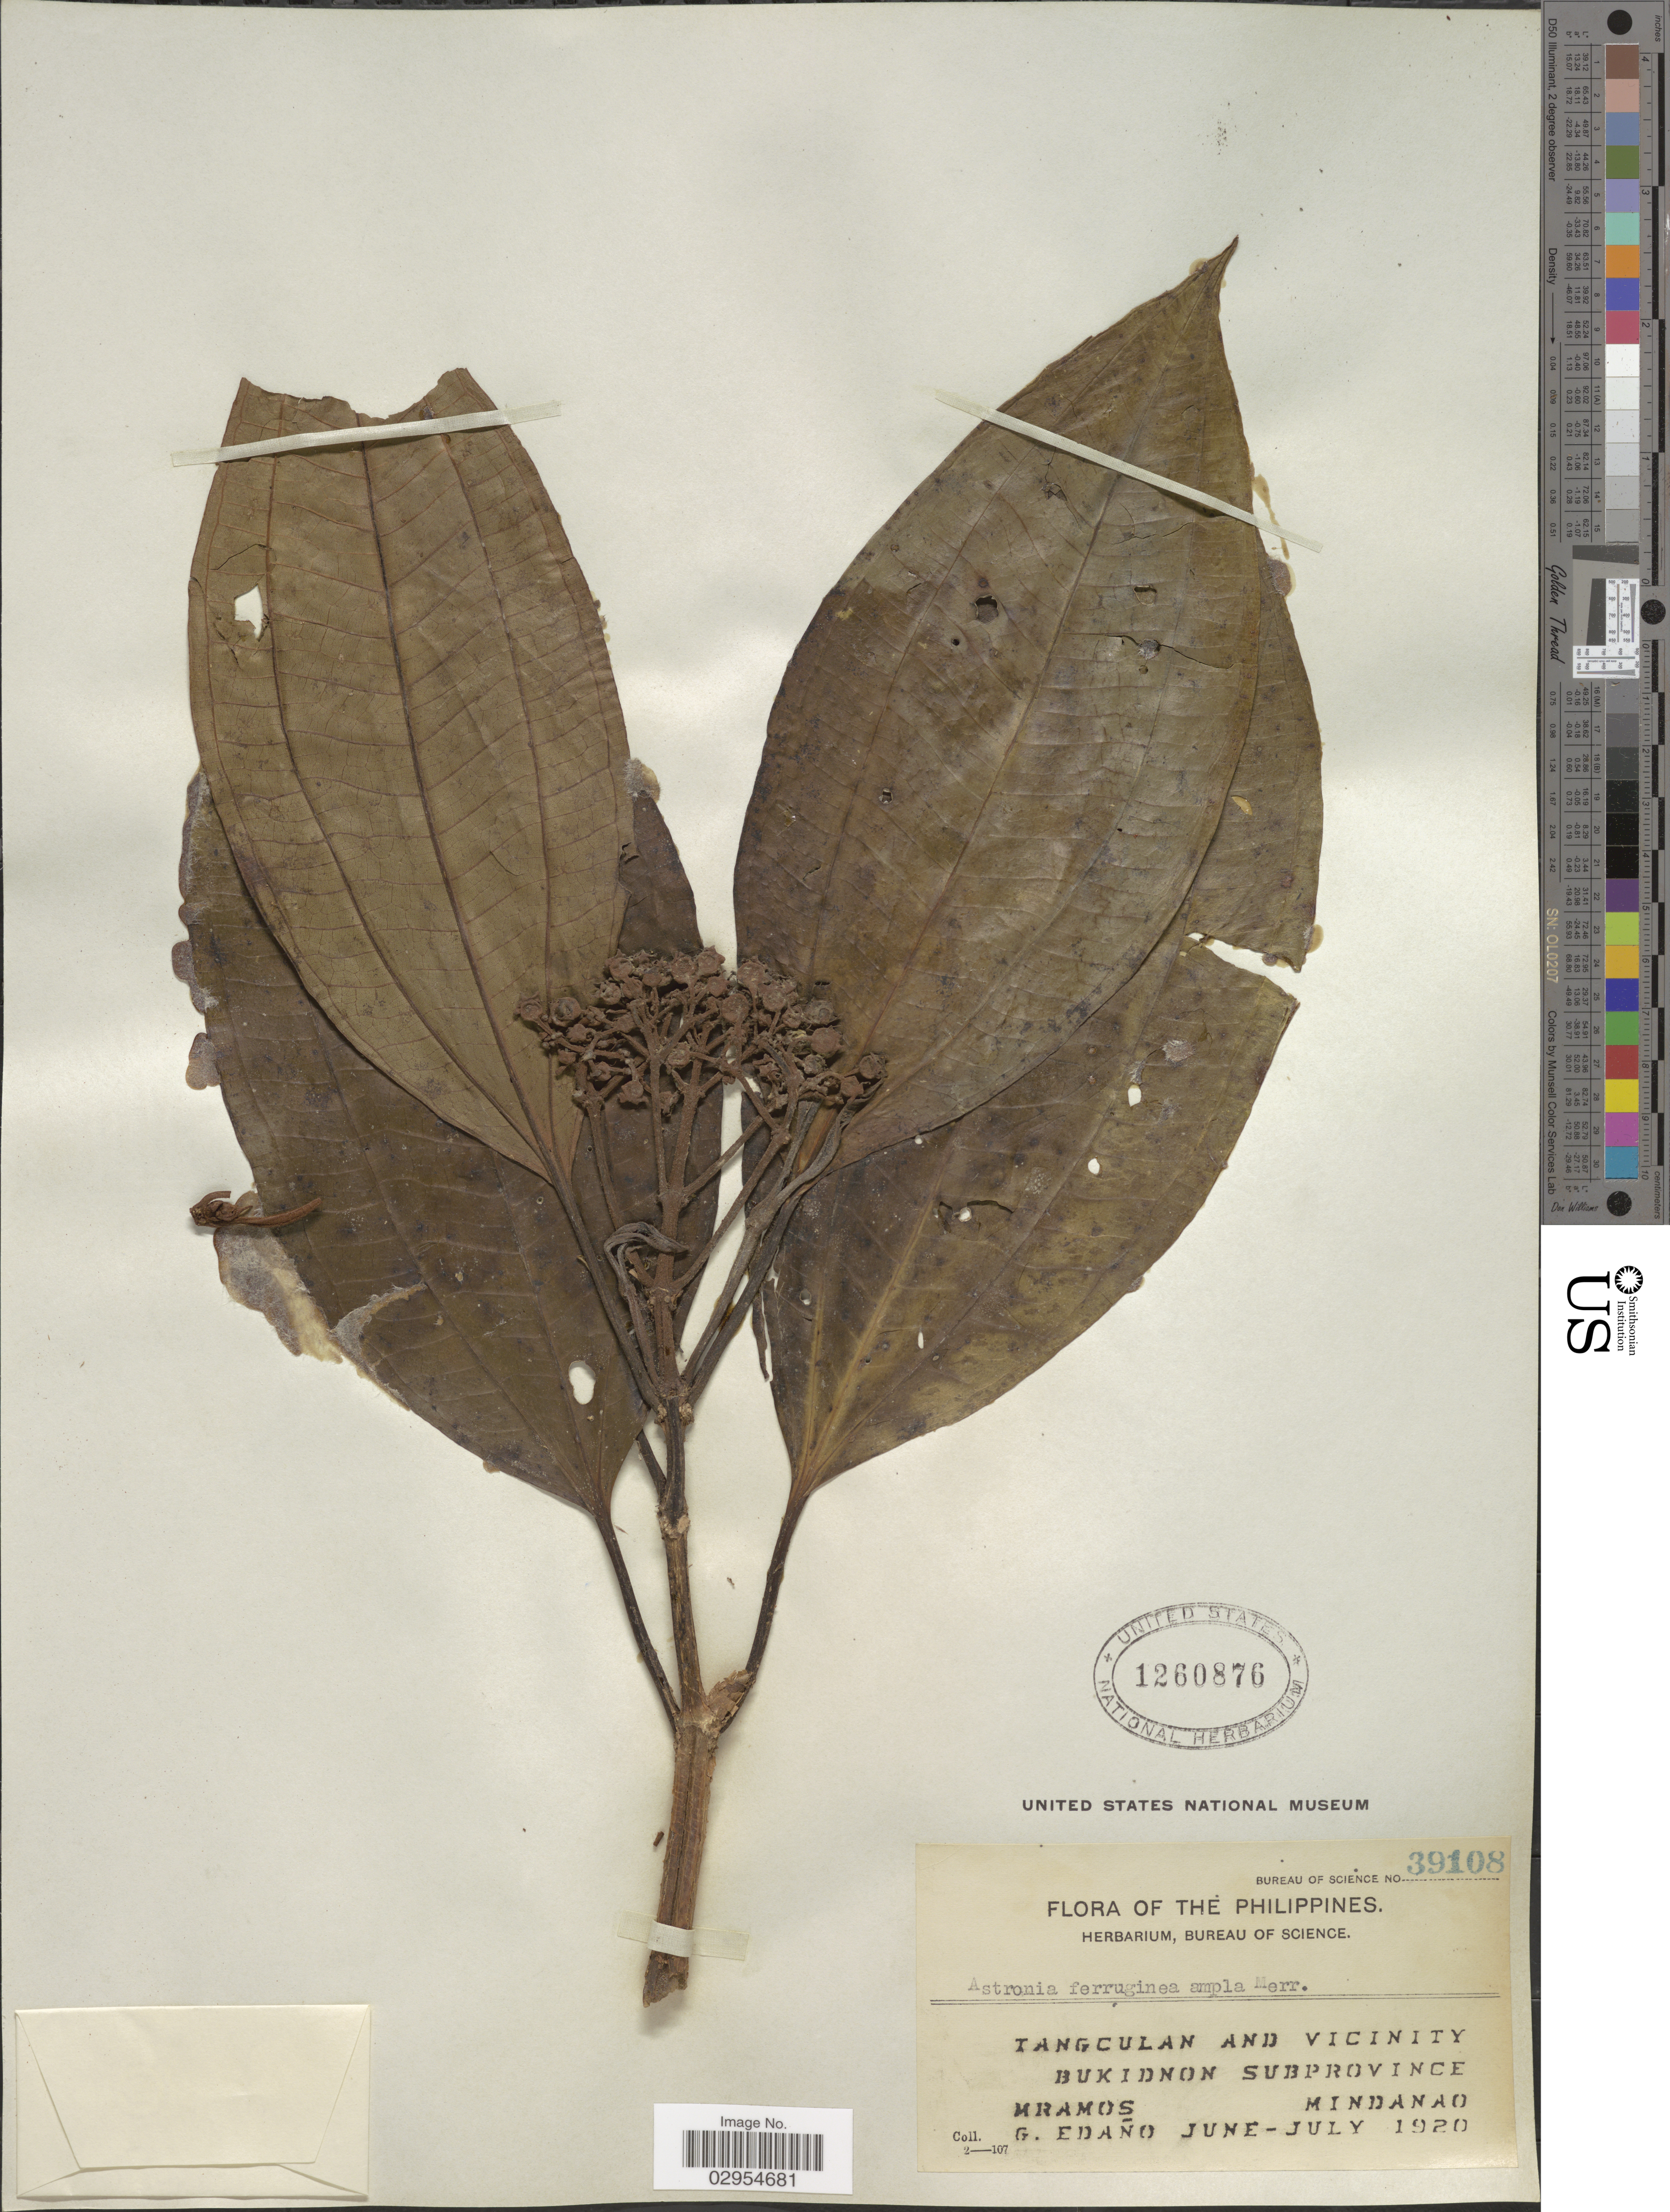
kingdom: Plantae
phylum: Tracheophyta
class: Magnoliopsida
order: Myrtales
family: Melastomataceae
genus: Astronia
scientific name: Astronia ferruginea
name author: Elmer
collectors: M. Ramos & G. Edaño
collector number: Bureau of Science 39108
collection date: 1920-06/1920-07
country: Philippines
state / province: Northern Mindanao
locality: Tangculan and vicinity. Bukidnon Subprovince, Mindanao.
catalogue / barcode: US 1260876